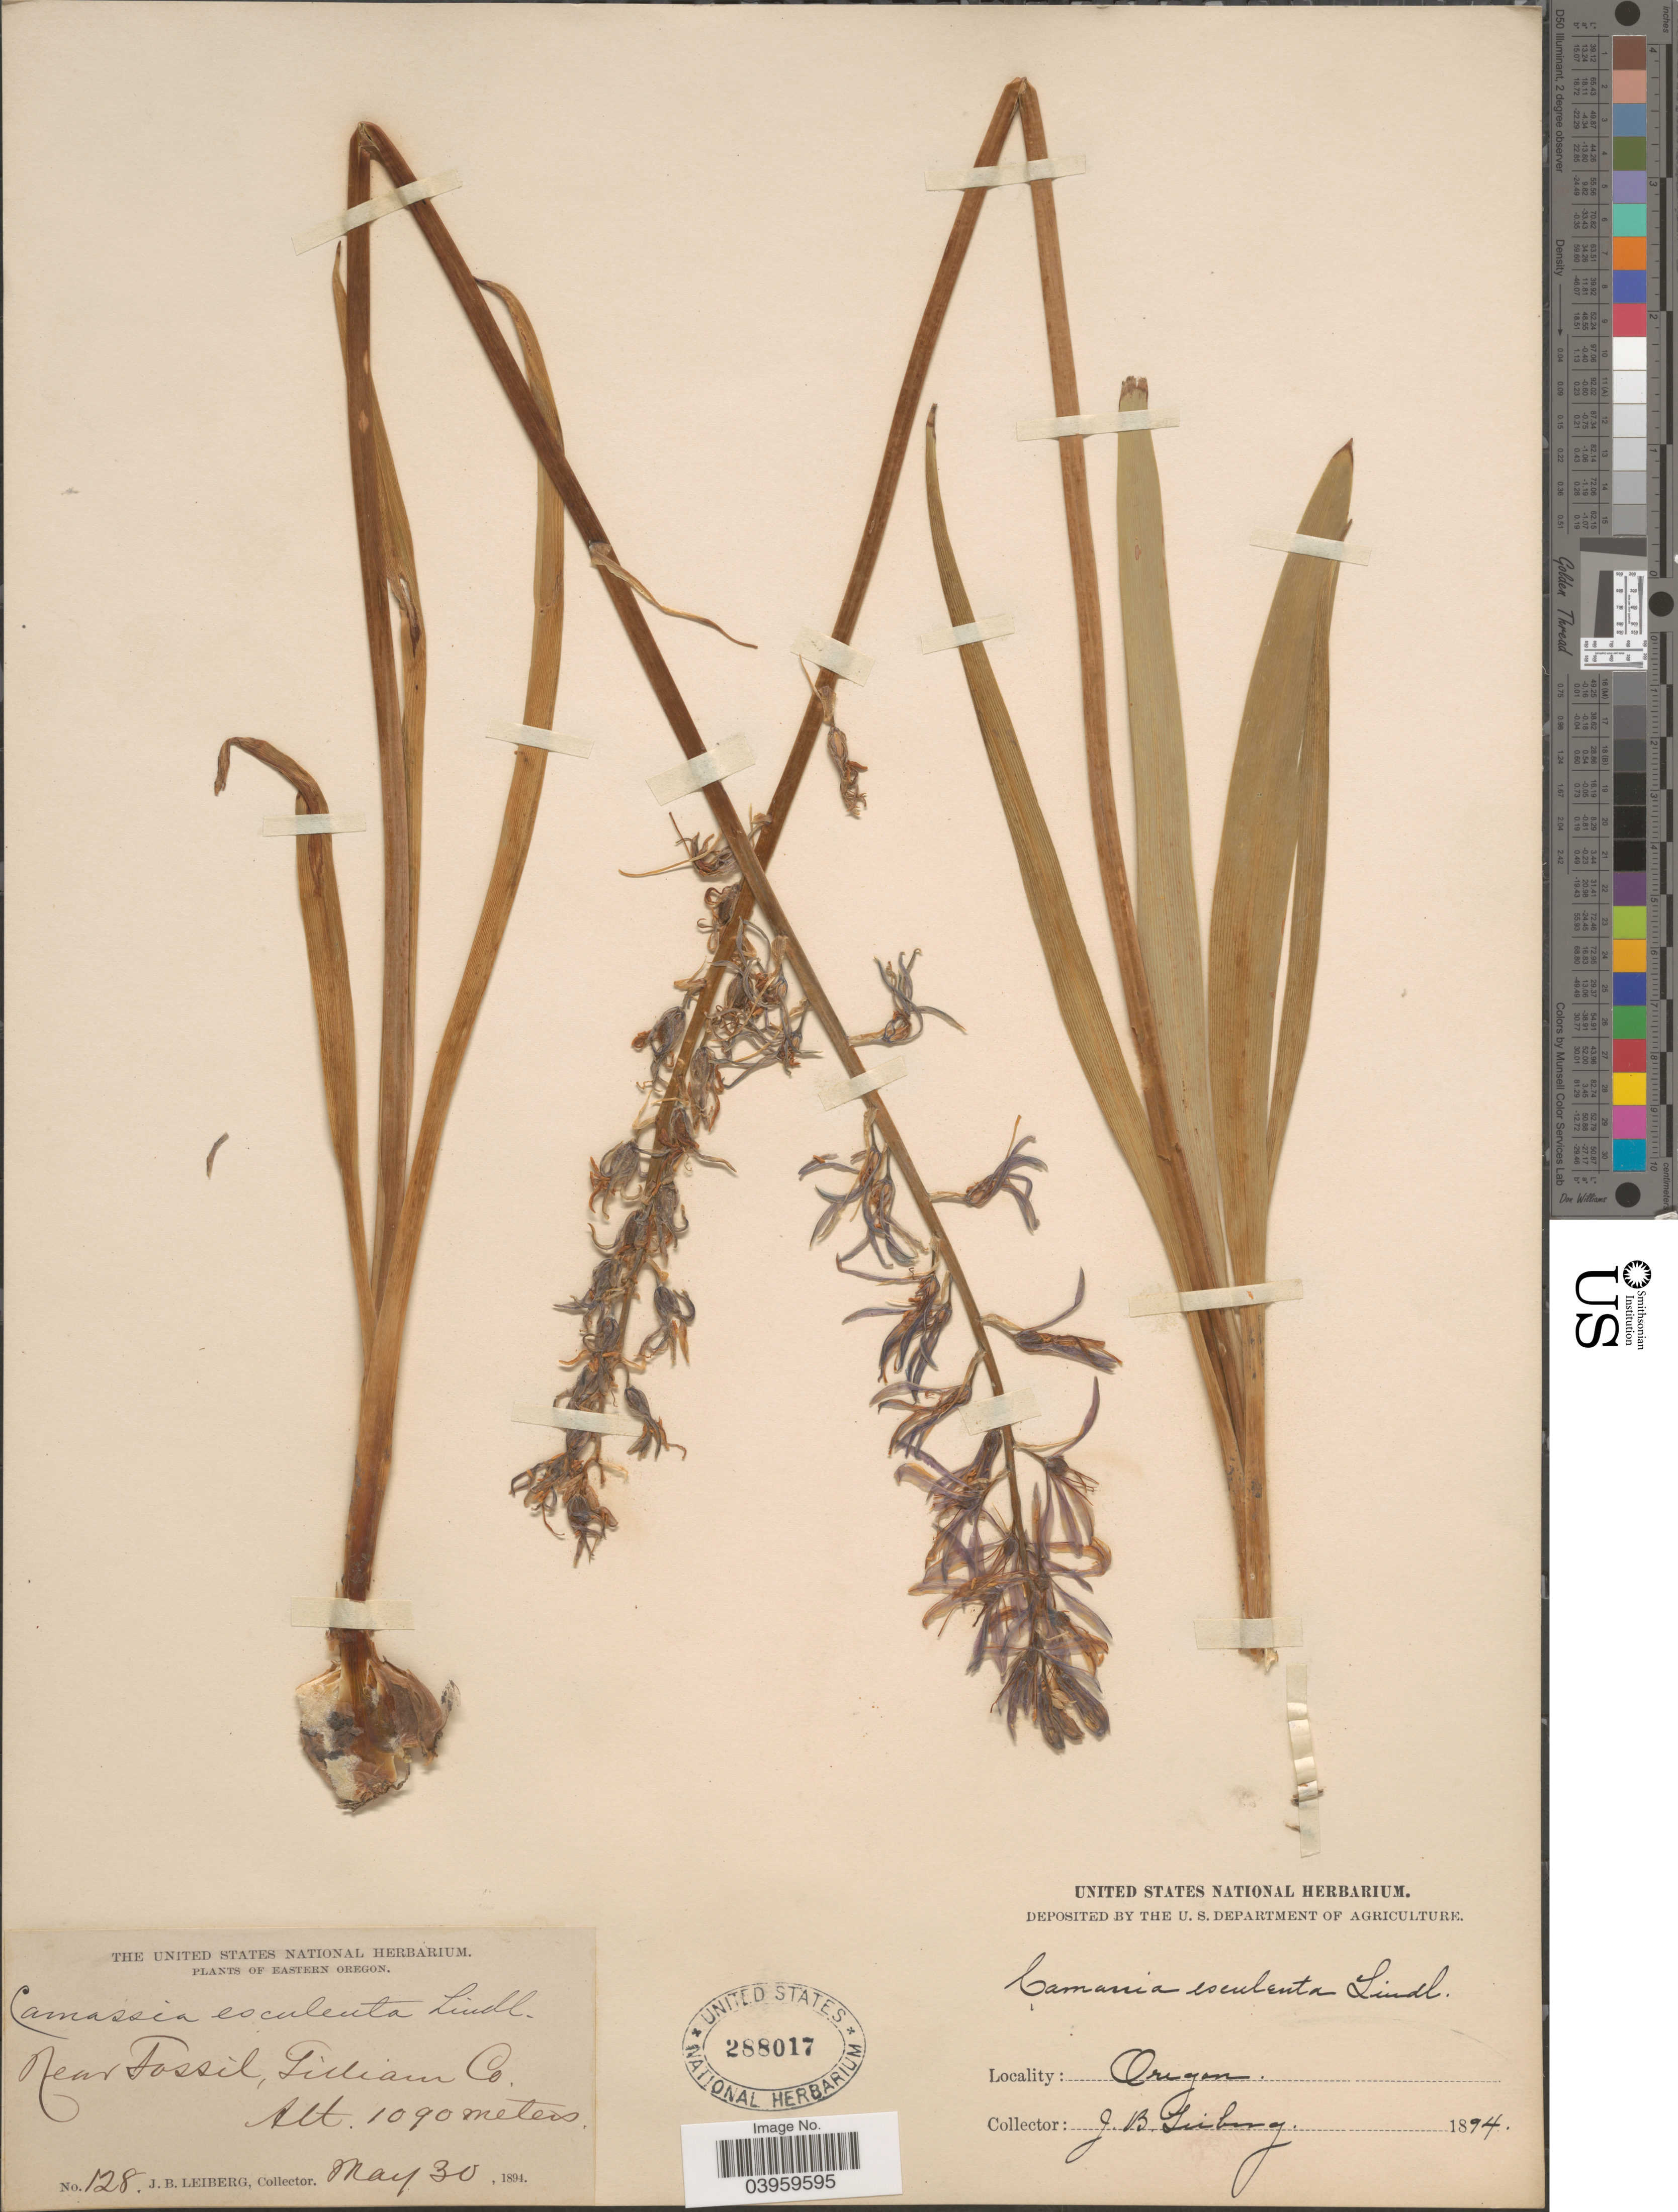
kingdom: Plantae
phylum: Tracheophyta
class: Liliopsida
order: Asparagales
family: Asparagaceae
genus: Camassia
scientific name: Camassia quamash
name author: (Pursh) Greene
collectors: J. B. Leiberg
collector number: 128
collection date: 1894-05-30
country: United States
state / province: Oregon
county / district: Gilliam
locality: Eastern Oregon. Near Fossil, Gilliam Co.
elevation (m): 1090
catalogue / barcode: US 288017